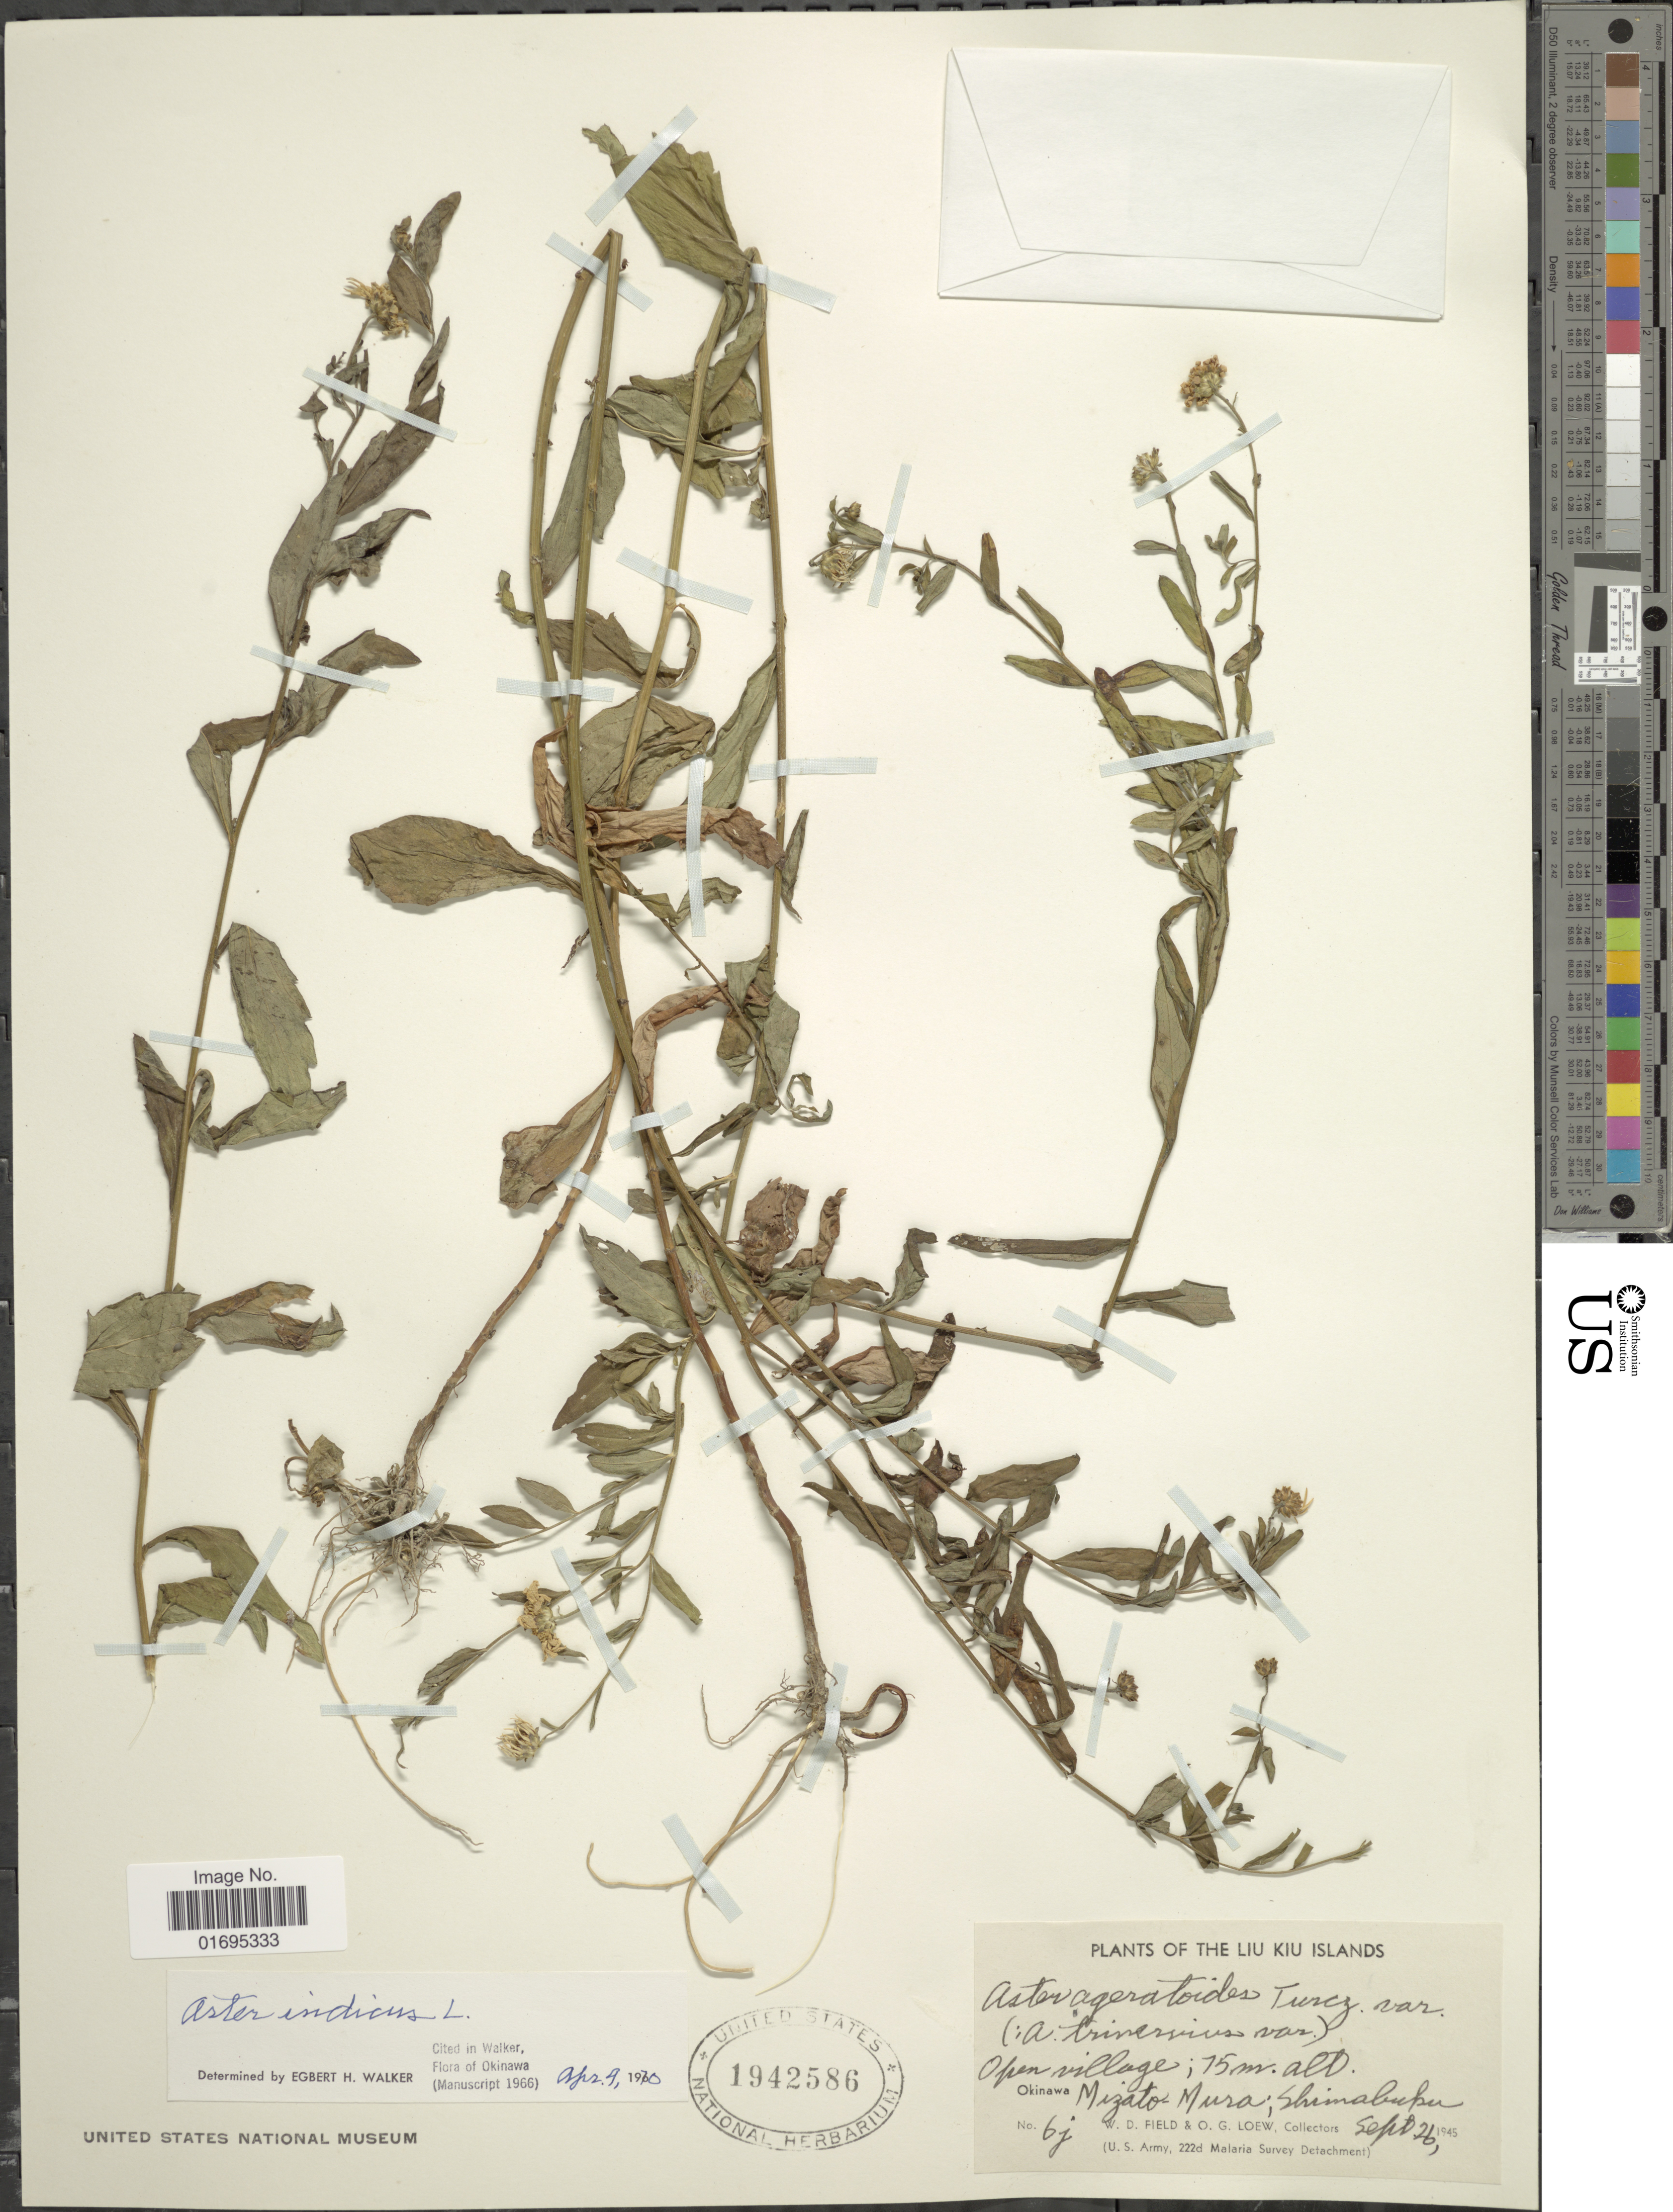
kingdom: Plantae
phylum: Tracheophyta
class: Magnoliopsida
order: Asterales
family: Asteraceae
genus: Kalimeris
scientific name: Kalimeris indica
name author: (L.) Sch. Bip.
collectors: W. D. Field & O. G. Loew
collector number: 6j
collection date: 1945-09-26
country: Japan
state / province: Okinawa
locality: Liu Kiu Islands, open village, Mizato-Mura; Shimabuku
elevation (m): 75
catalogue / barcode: US 1942586